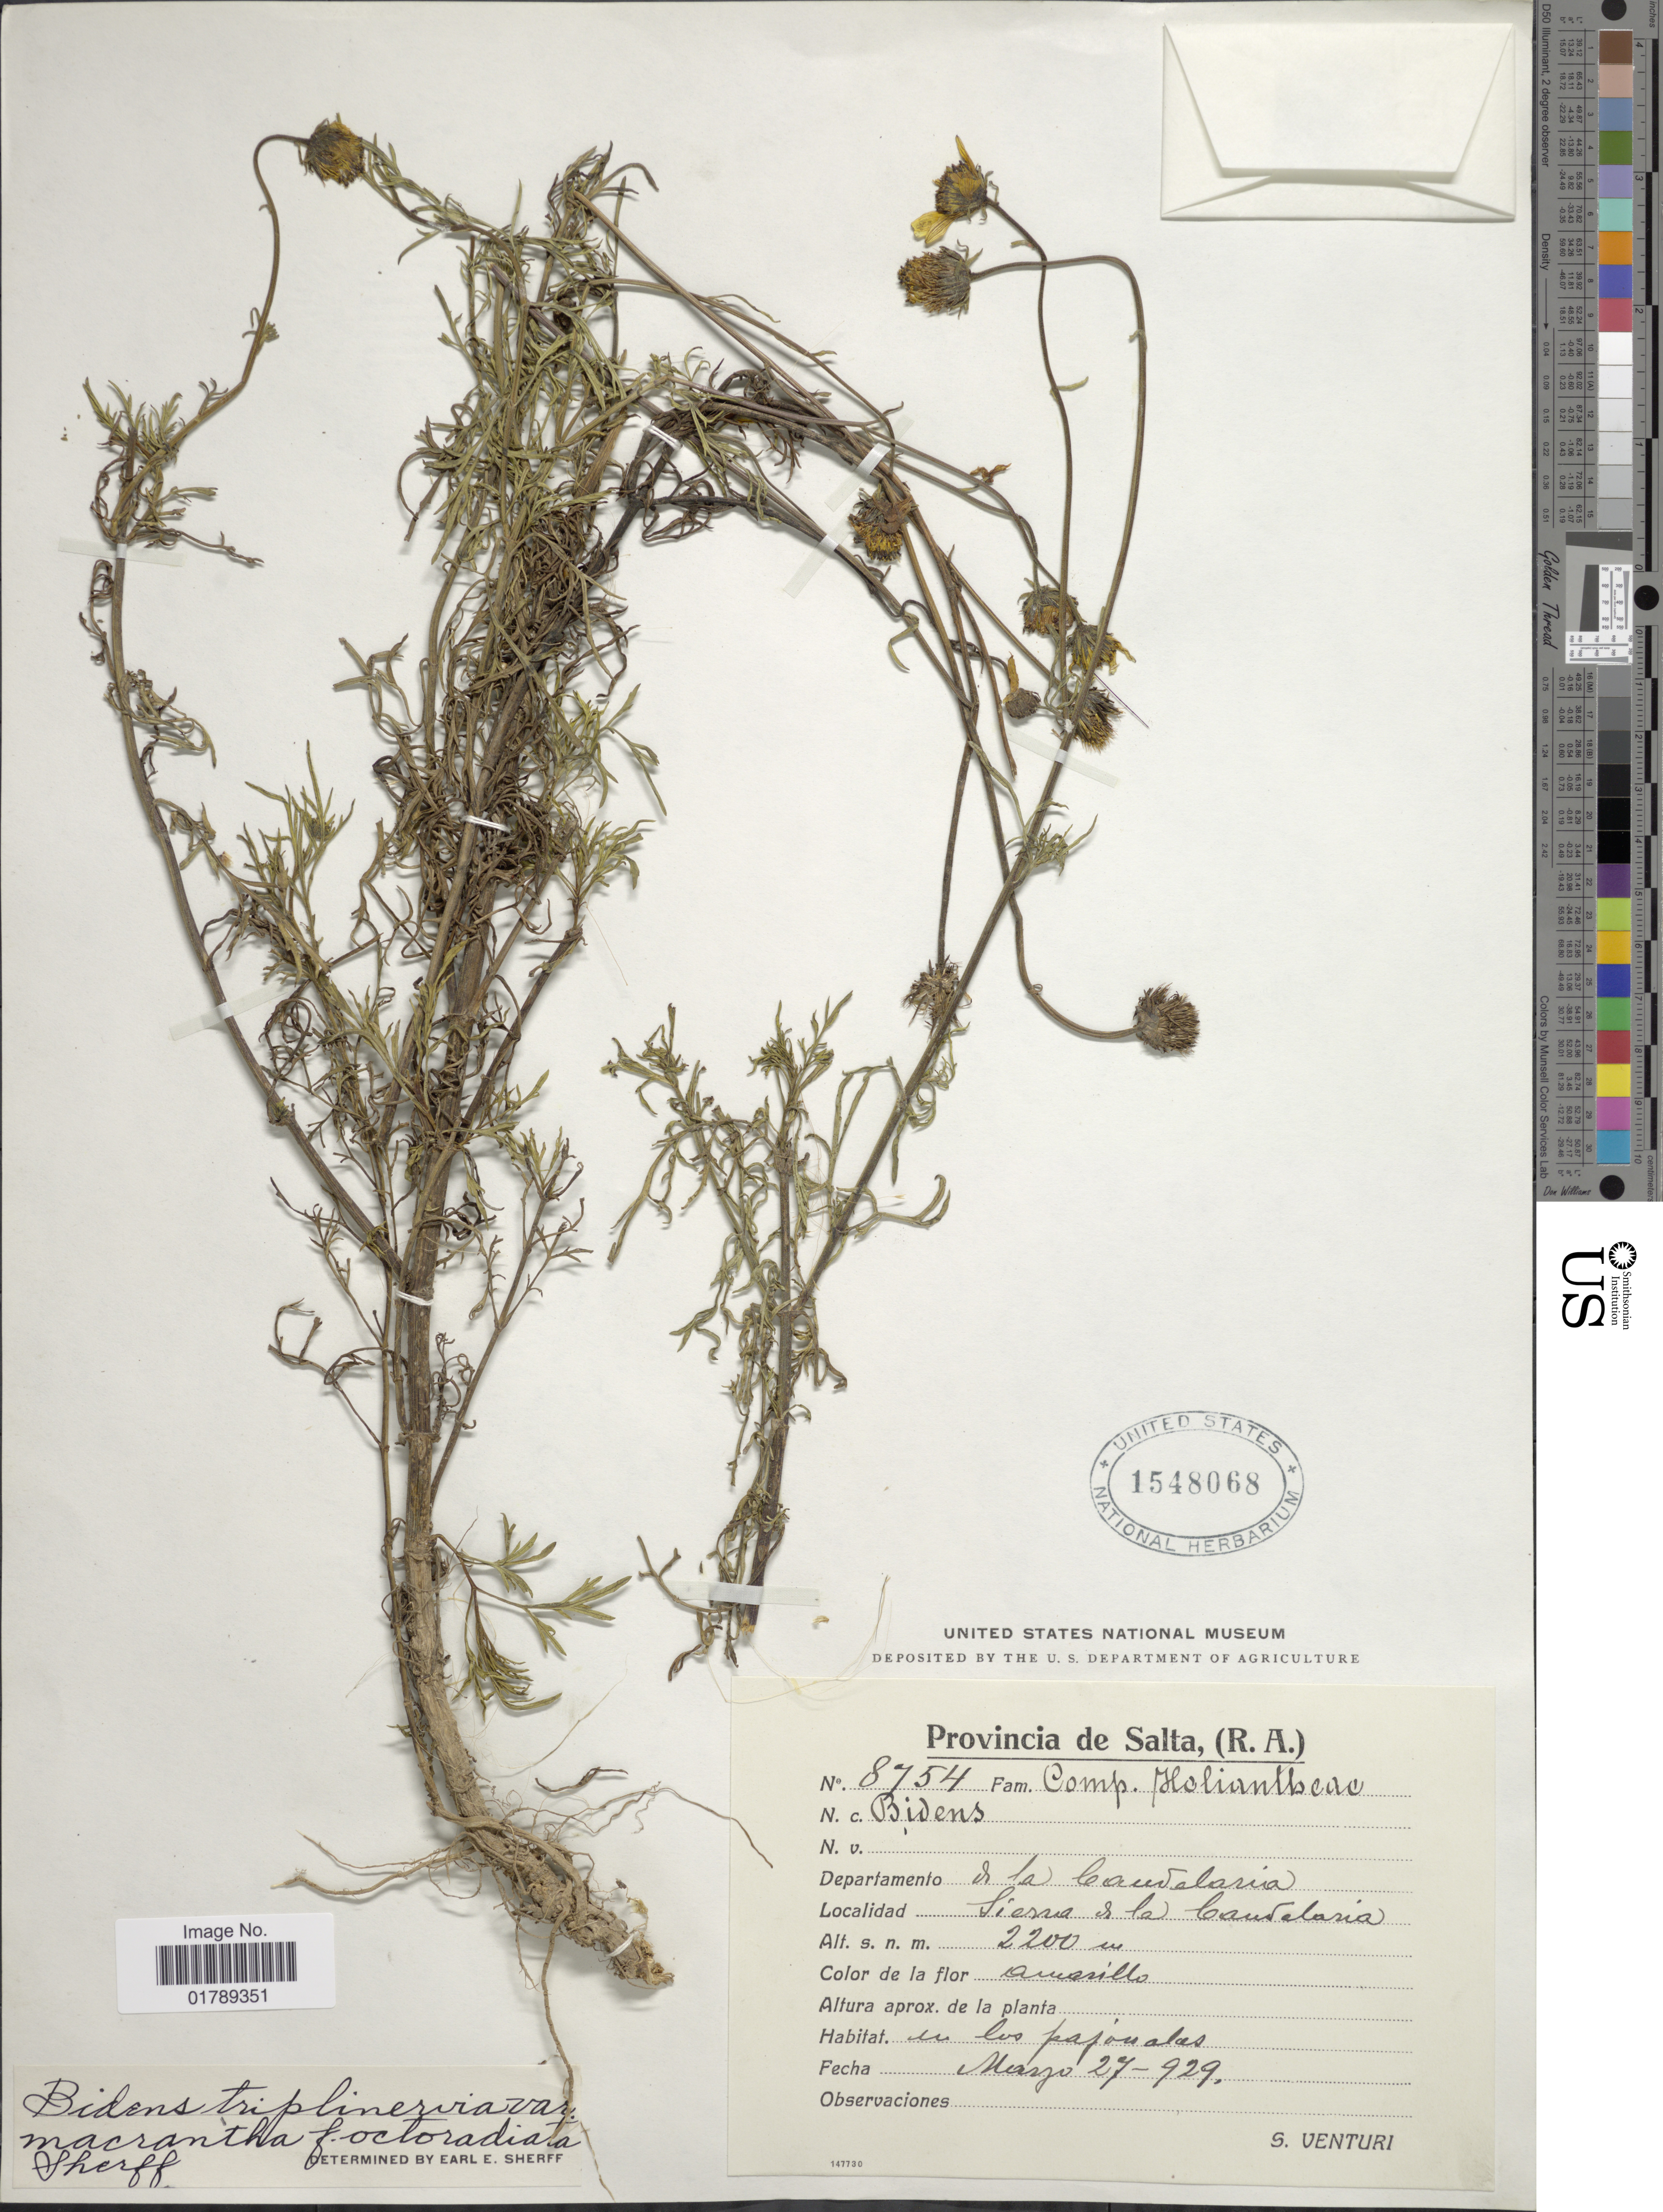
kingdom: Plantae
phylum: Tracheophyta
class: Magnoliopsida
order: Asterales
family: Asteraceae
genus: Bidens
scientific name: Bidens triplinervia var. macrantha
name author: (Wedd.) Sherff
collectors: S. Venturi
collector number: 8754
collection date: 1929-03-27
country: Argentina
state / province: Salta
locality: Departamento de la Candelaria. Sierra de la Candelaria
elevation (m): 2200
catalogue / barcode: US 1548068